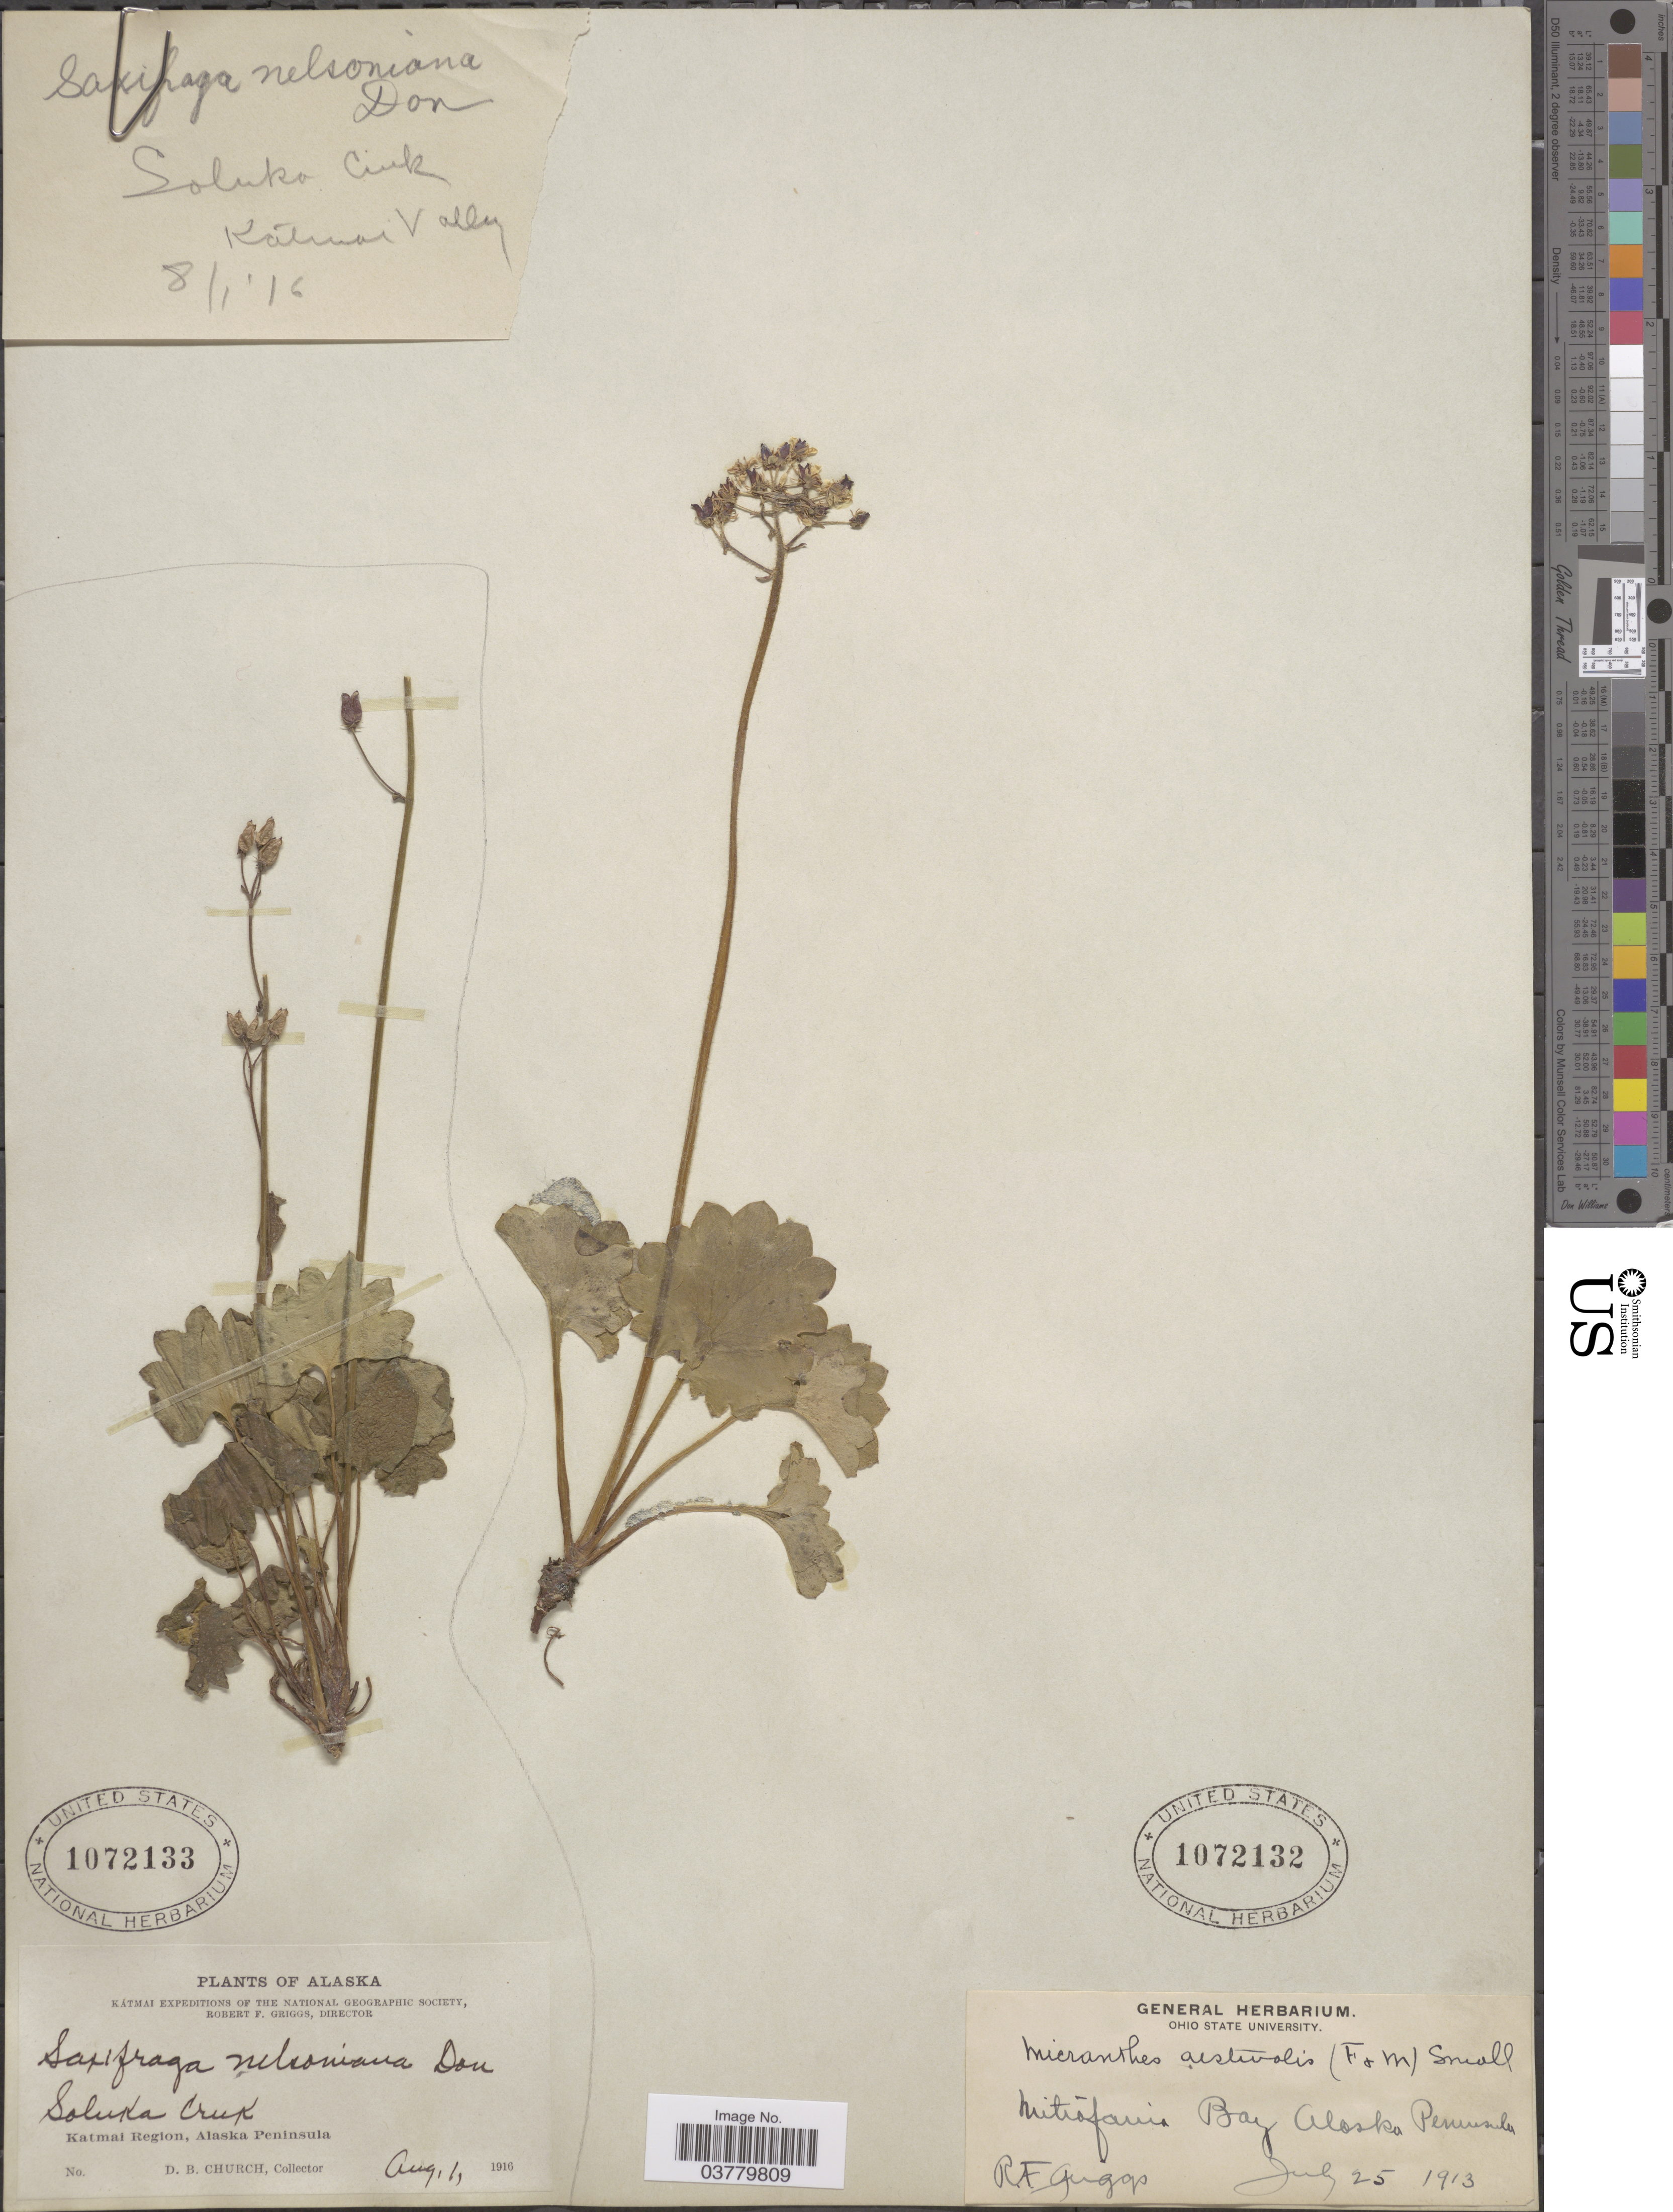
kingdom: Plantae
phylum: Tracheophyta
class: Magnoliopsida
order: Saxifragales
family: Saxifragaceae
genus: Micranthes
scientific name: Micranthes nelsoniana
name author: (D. Don) Small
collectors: D. Church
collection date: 1916-08-01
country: United States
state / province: Alaska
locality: Soluka Creek. Katmai Region, Alaska Peninsula.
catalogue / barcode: US 1072133